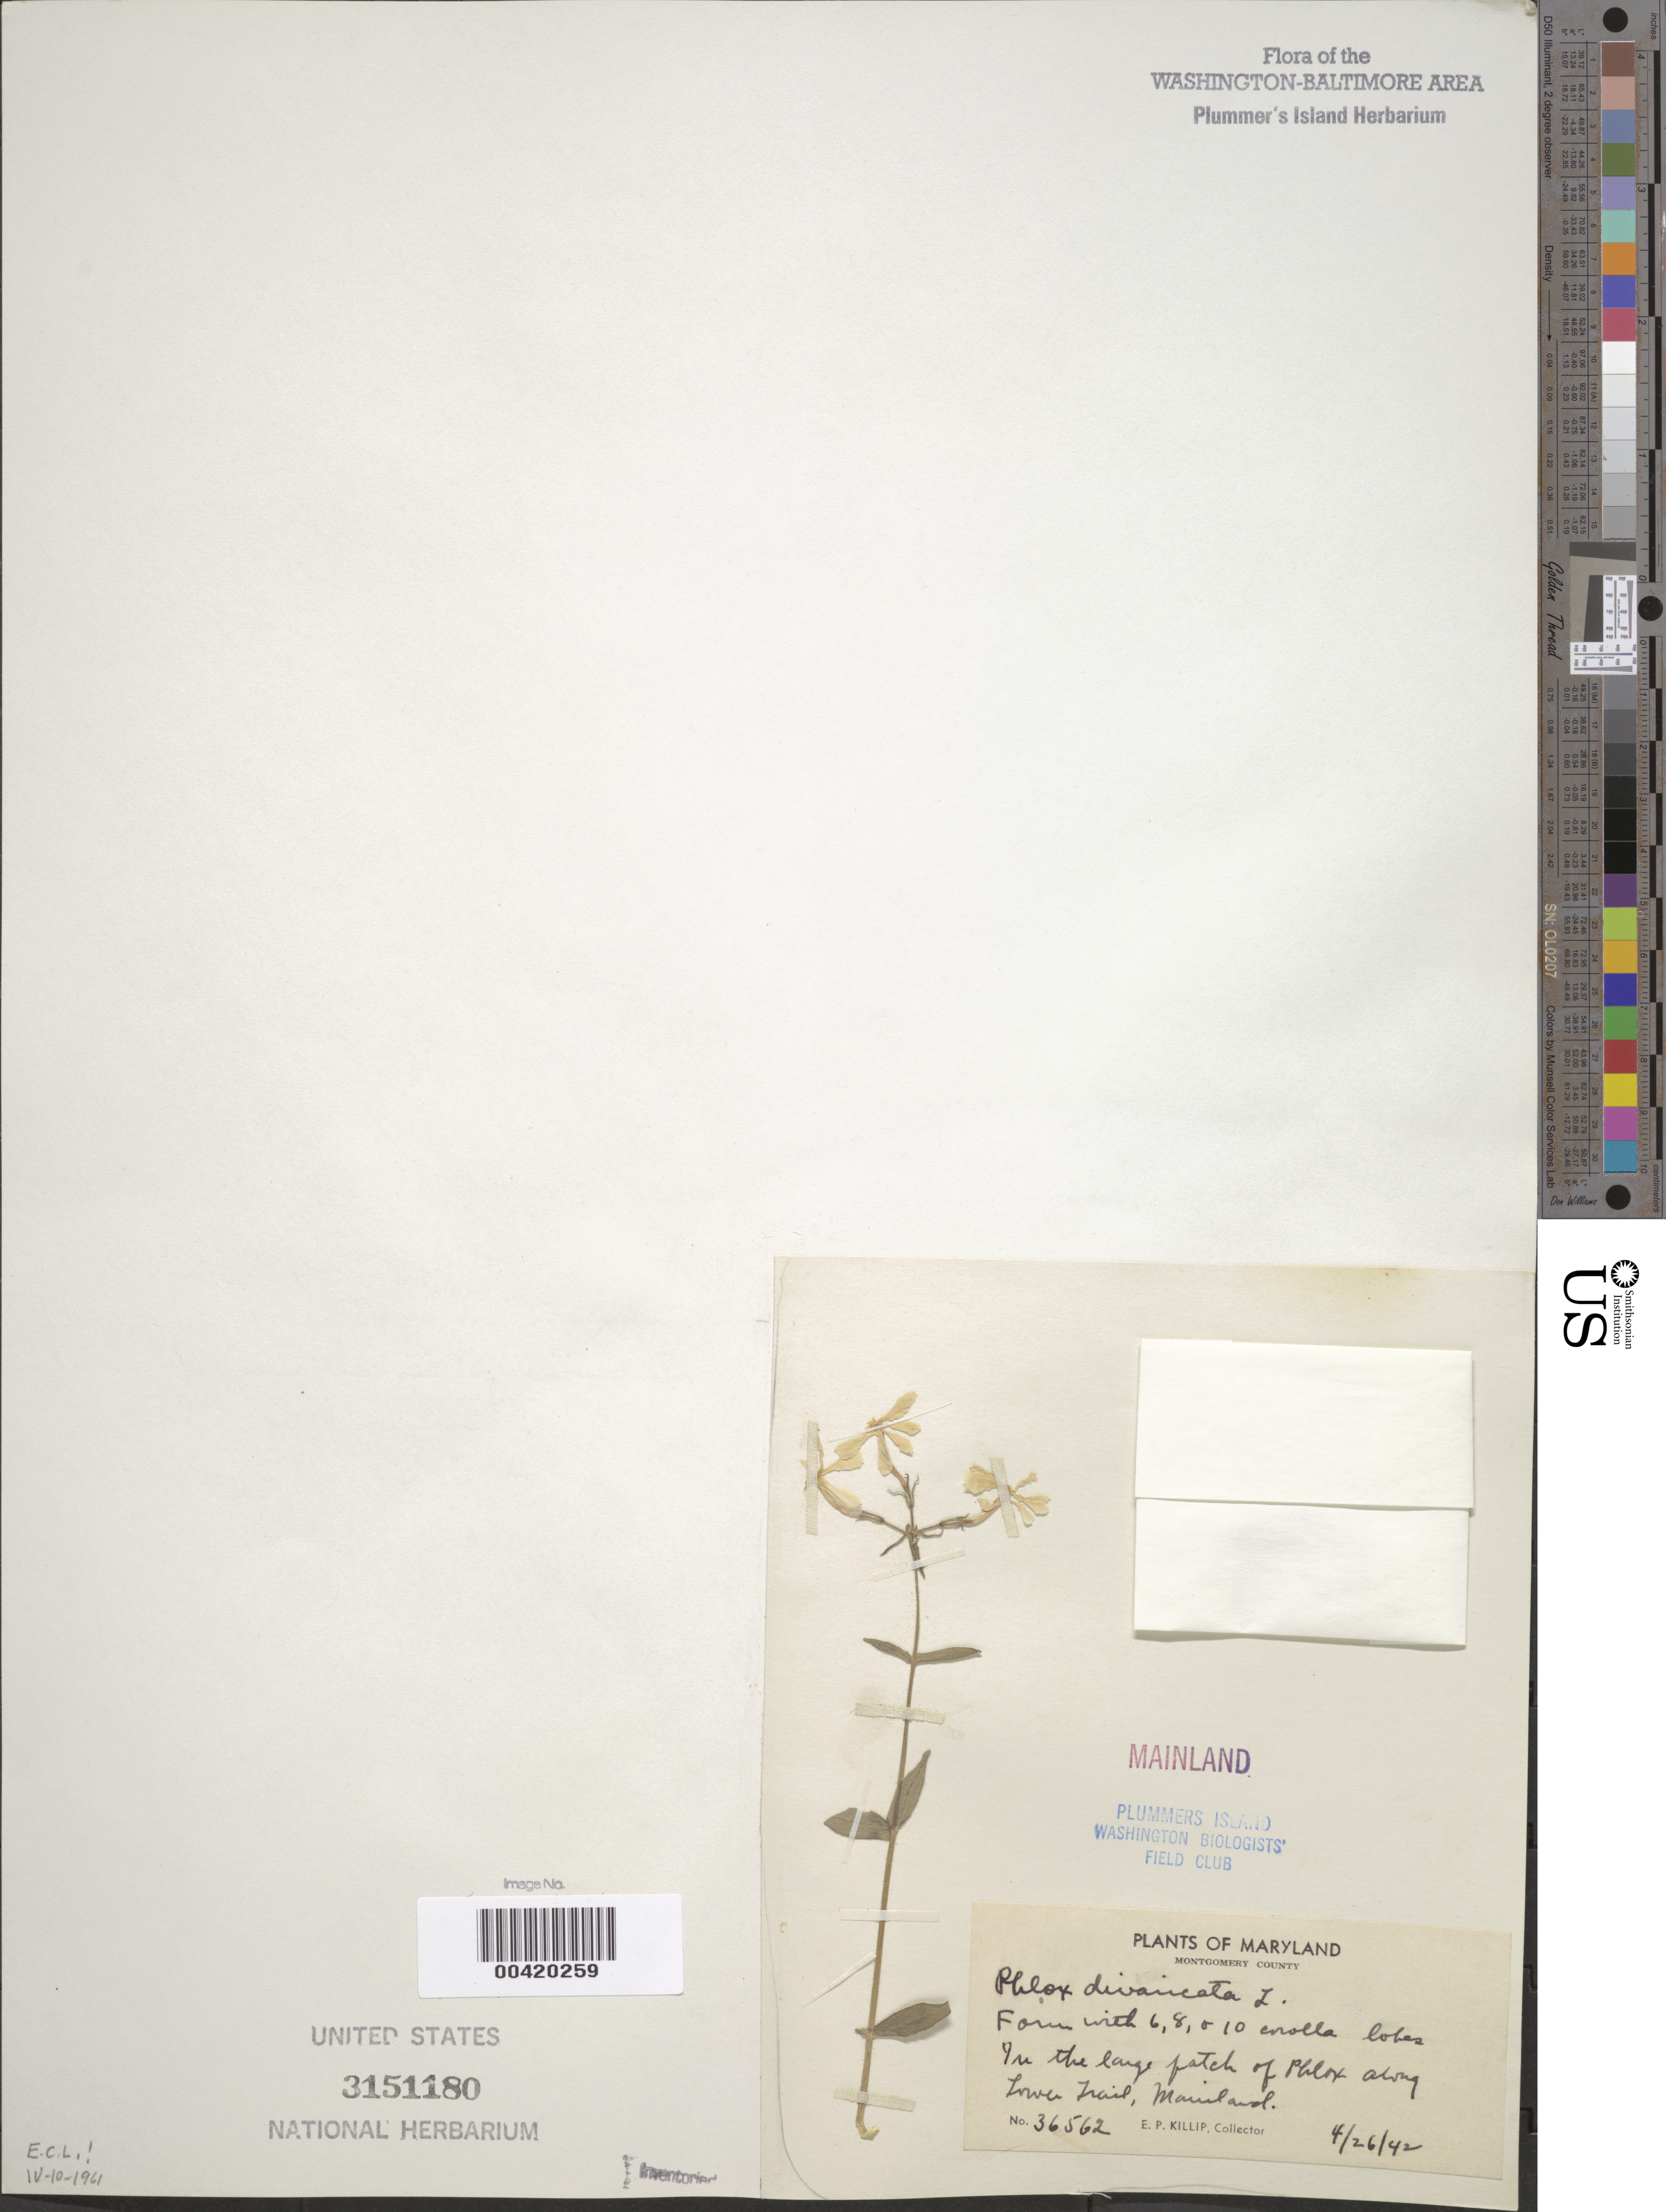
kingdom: Plantae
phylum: Tracheophyta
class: Magnoliopsida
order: Ericales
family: Polemoniaceae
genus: Phlox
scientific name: Phlox divaricata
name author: L.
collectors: E. P. Killip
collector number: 36562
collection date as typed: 26 Apr 1942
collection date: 1942-04-26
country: United States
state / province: Maryland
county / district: Montgomery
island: Plummers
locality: Plummer's Island; lower trail mainland C. & O. Canal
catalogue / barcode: US 3151180